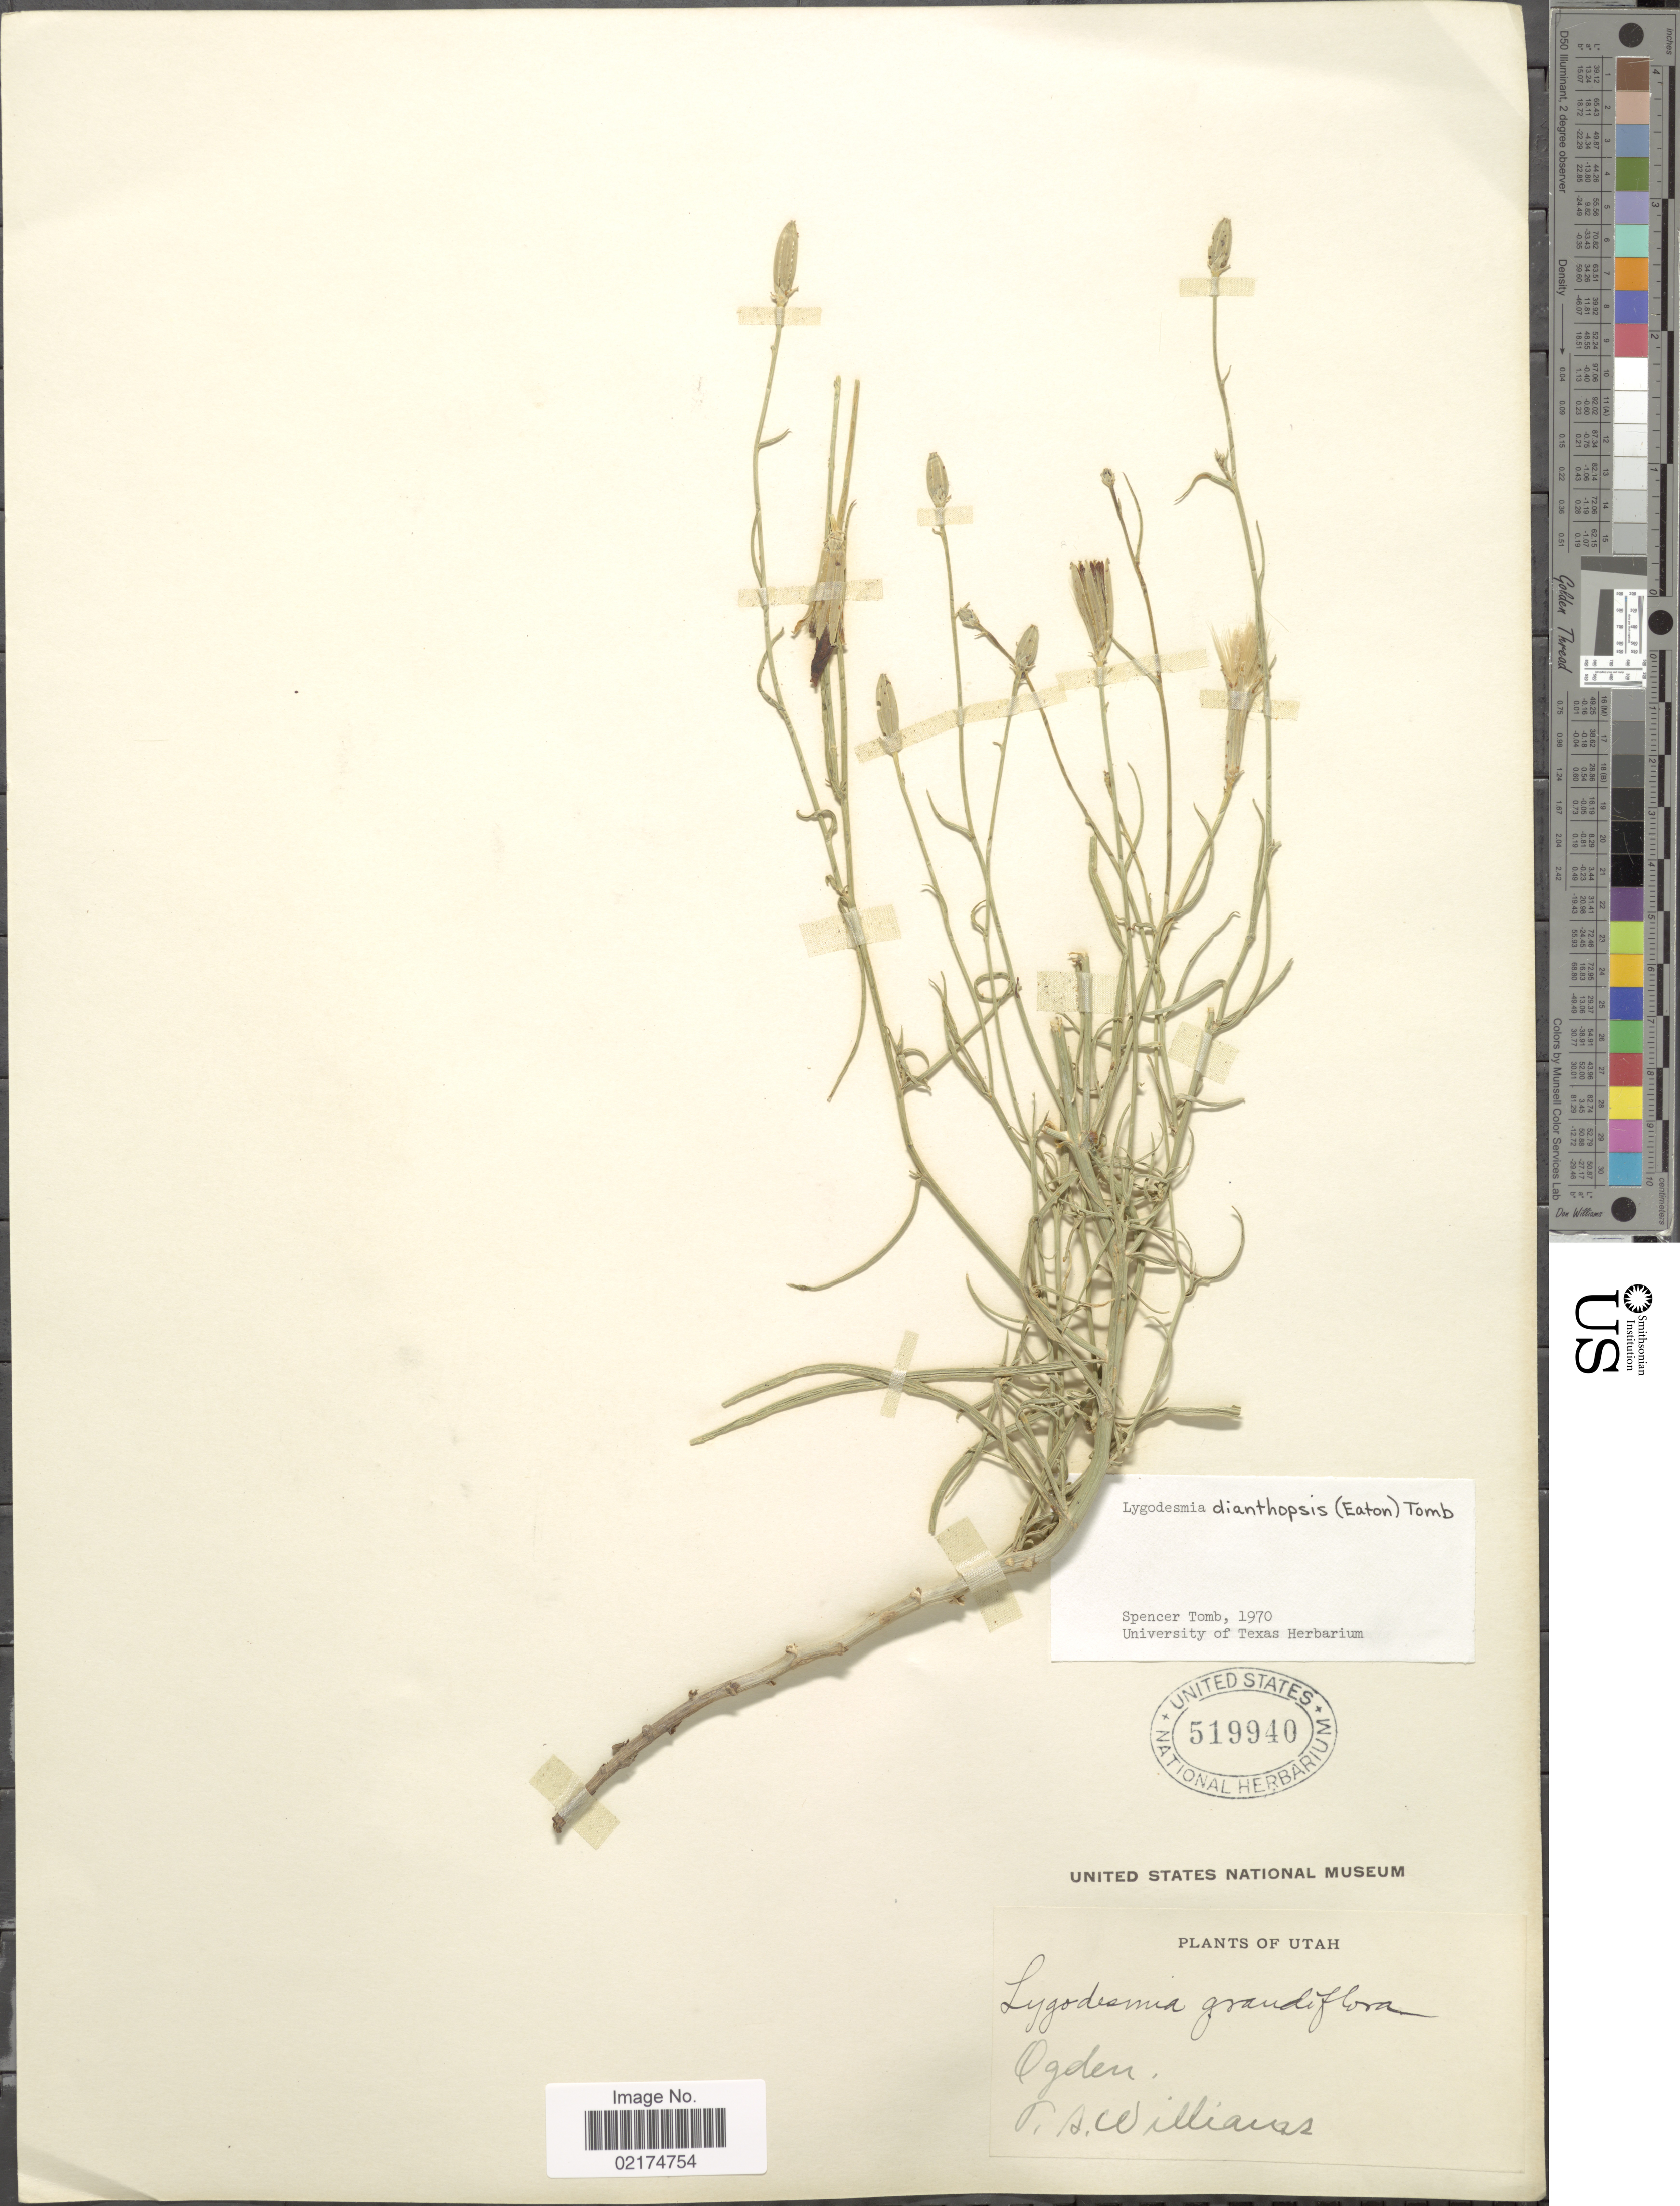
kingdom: Plantae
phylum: Tracheophyta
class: Magnoliopsida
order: Asterales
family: Asteraceae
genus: Lygodesmia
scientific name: Lygodesmia grandiflora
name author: Torr. & A. Gray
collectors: T. A. Williams (herbarium)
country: United States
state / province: Utah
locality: Ogden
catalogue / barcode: US 519940